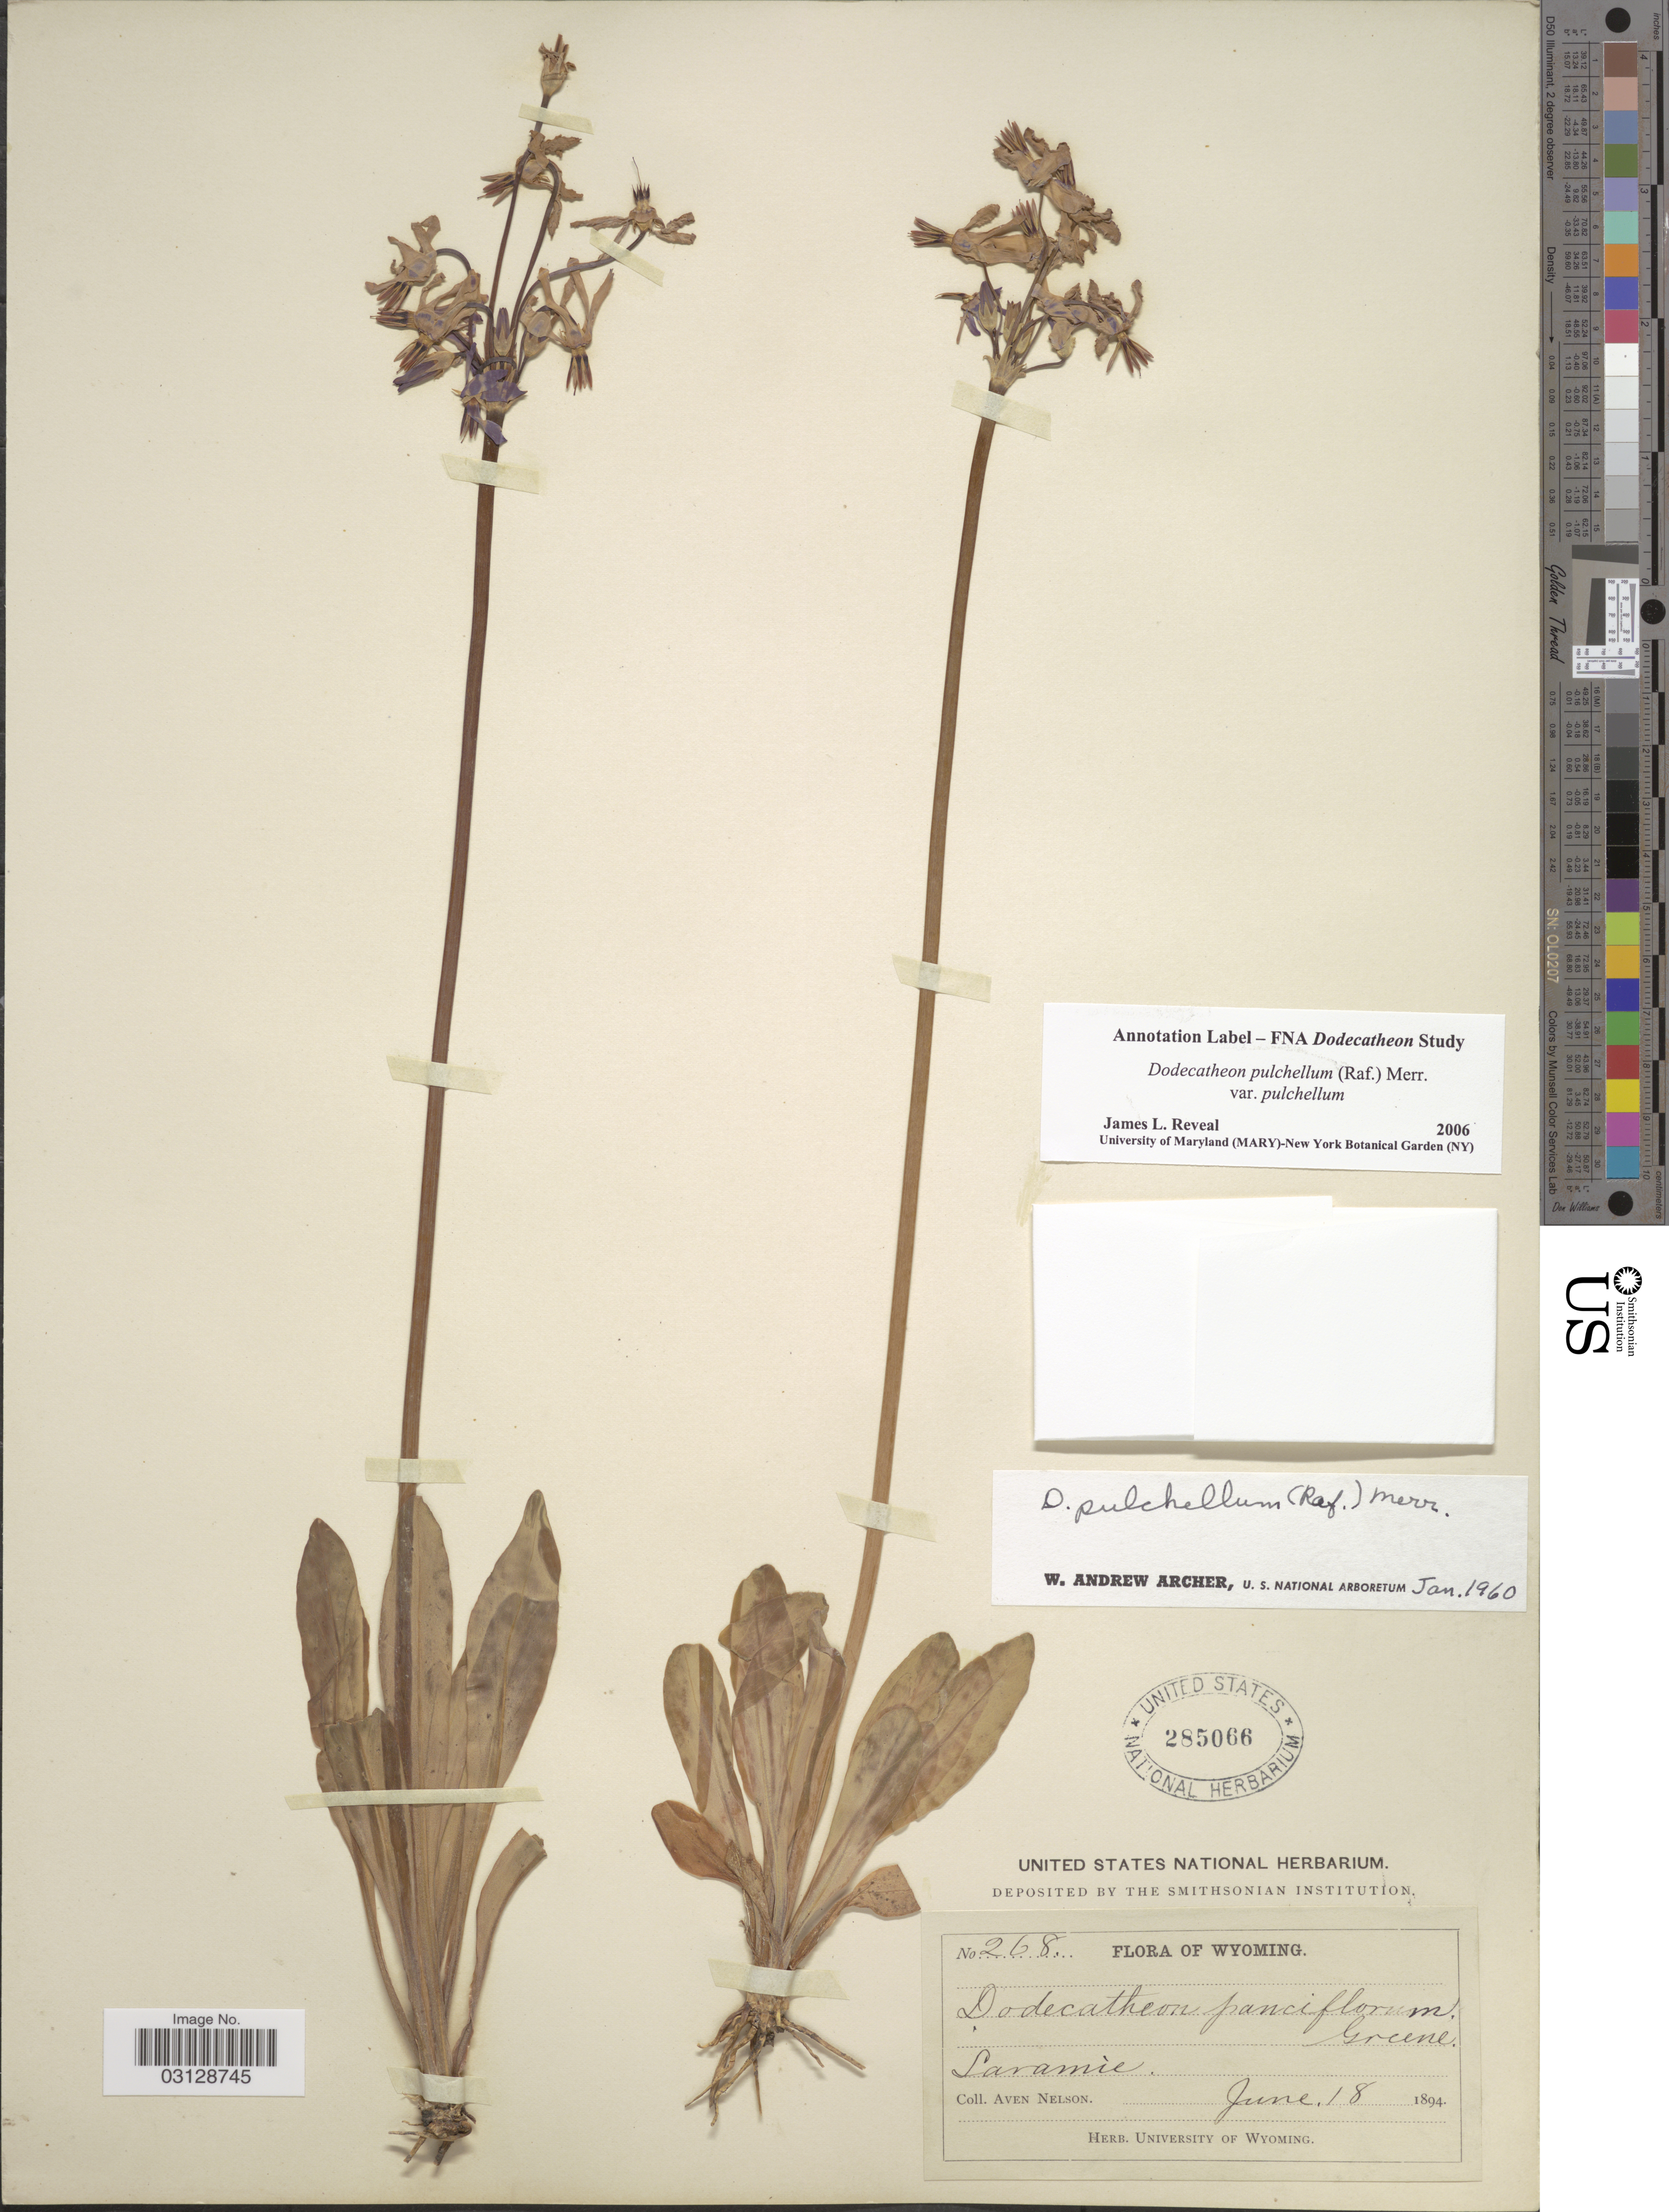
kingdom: Plantae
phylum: Tracheophyta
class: Magnoliopsida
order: Ericales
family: Primulaceae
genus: Dodecatheon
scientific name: Dodecatheon pulchellum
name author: (Raf.) Merr.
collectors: A. Nelson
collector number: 268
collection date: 1894-06-18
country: United States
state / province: Wyoming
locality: Laramie.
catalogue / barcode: US 285066